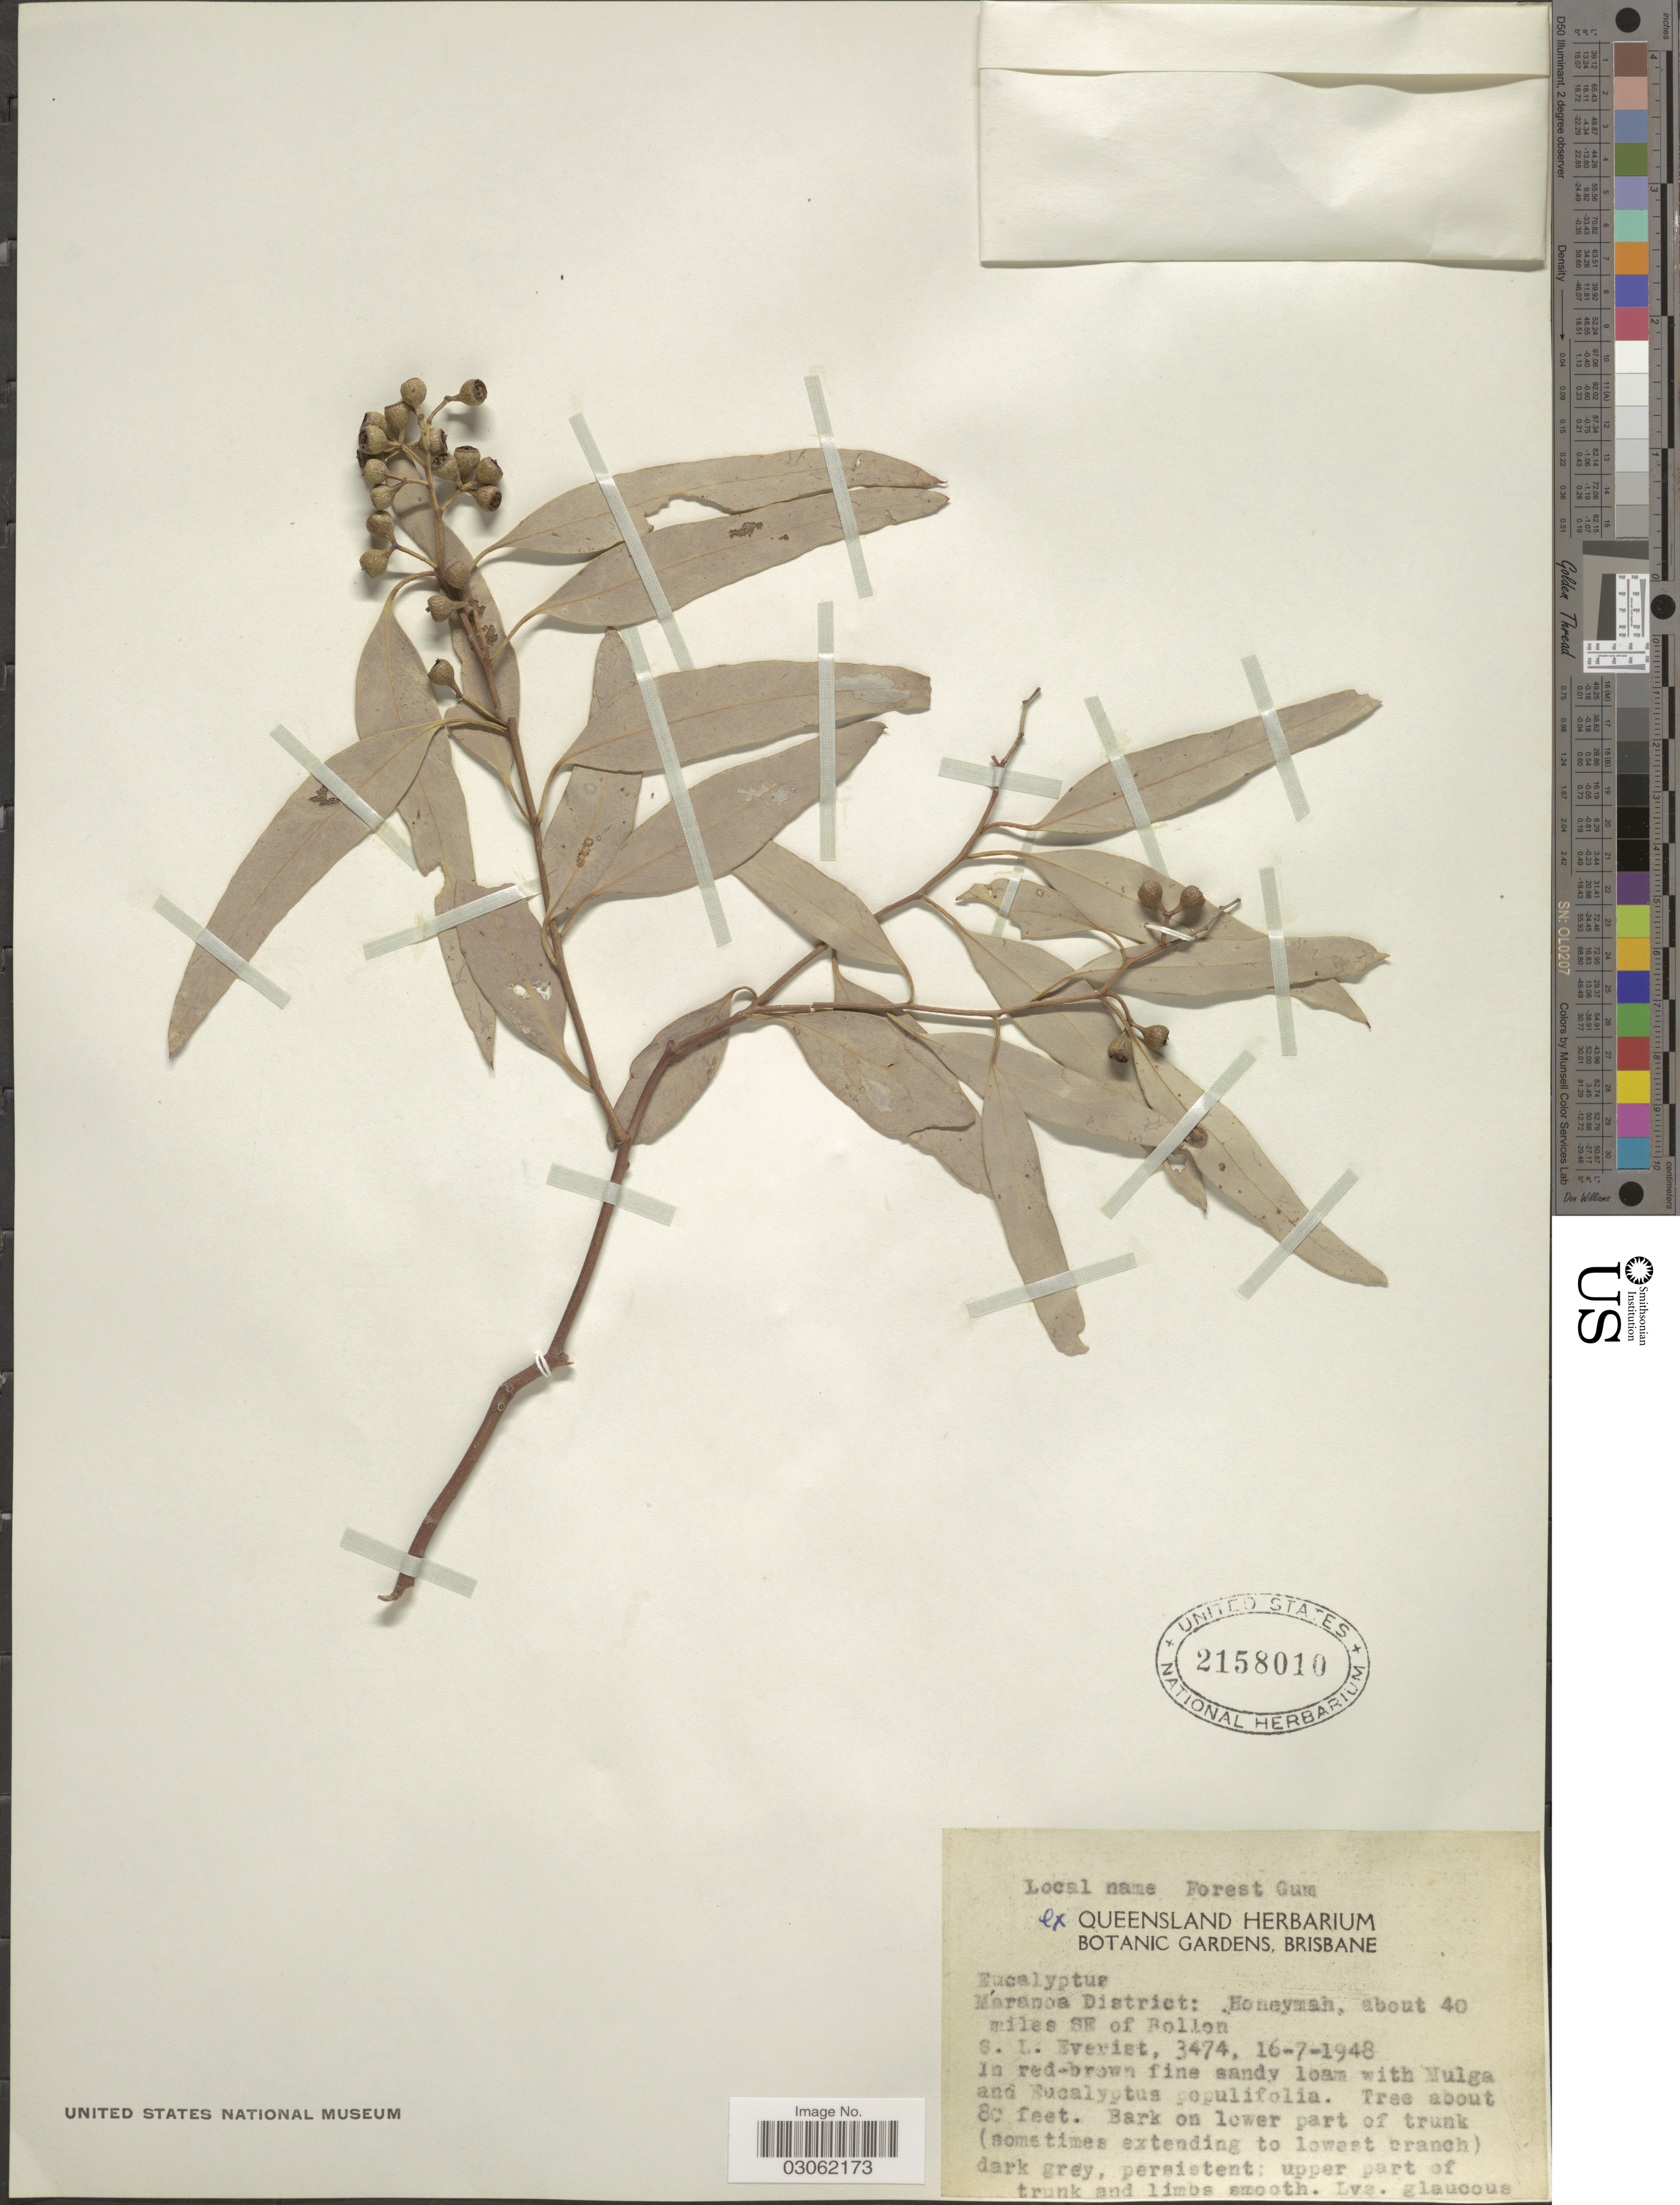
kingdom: Plantae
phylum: Tracheophyta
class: Magnoliopsida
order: Myrtales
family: Myrtaceae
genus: Eucalyptus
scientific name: Eucalyptus sp.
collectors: S. Everist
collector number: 3474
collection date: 1948-07-16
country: Australia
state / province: Queensland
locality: Maranda District: Honeymah, about 40 miles SE of Bollon.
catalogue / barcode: US 2158010